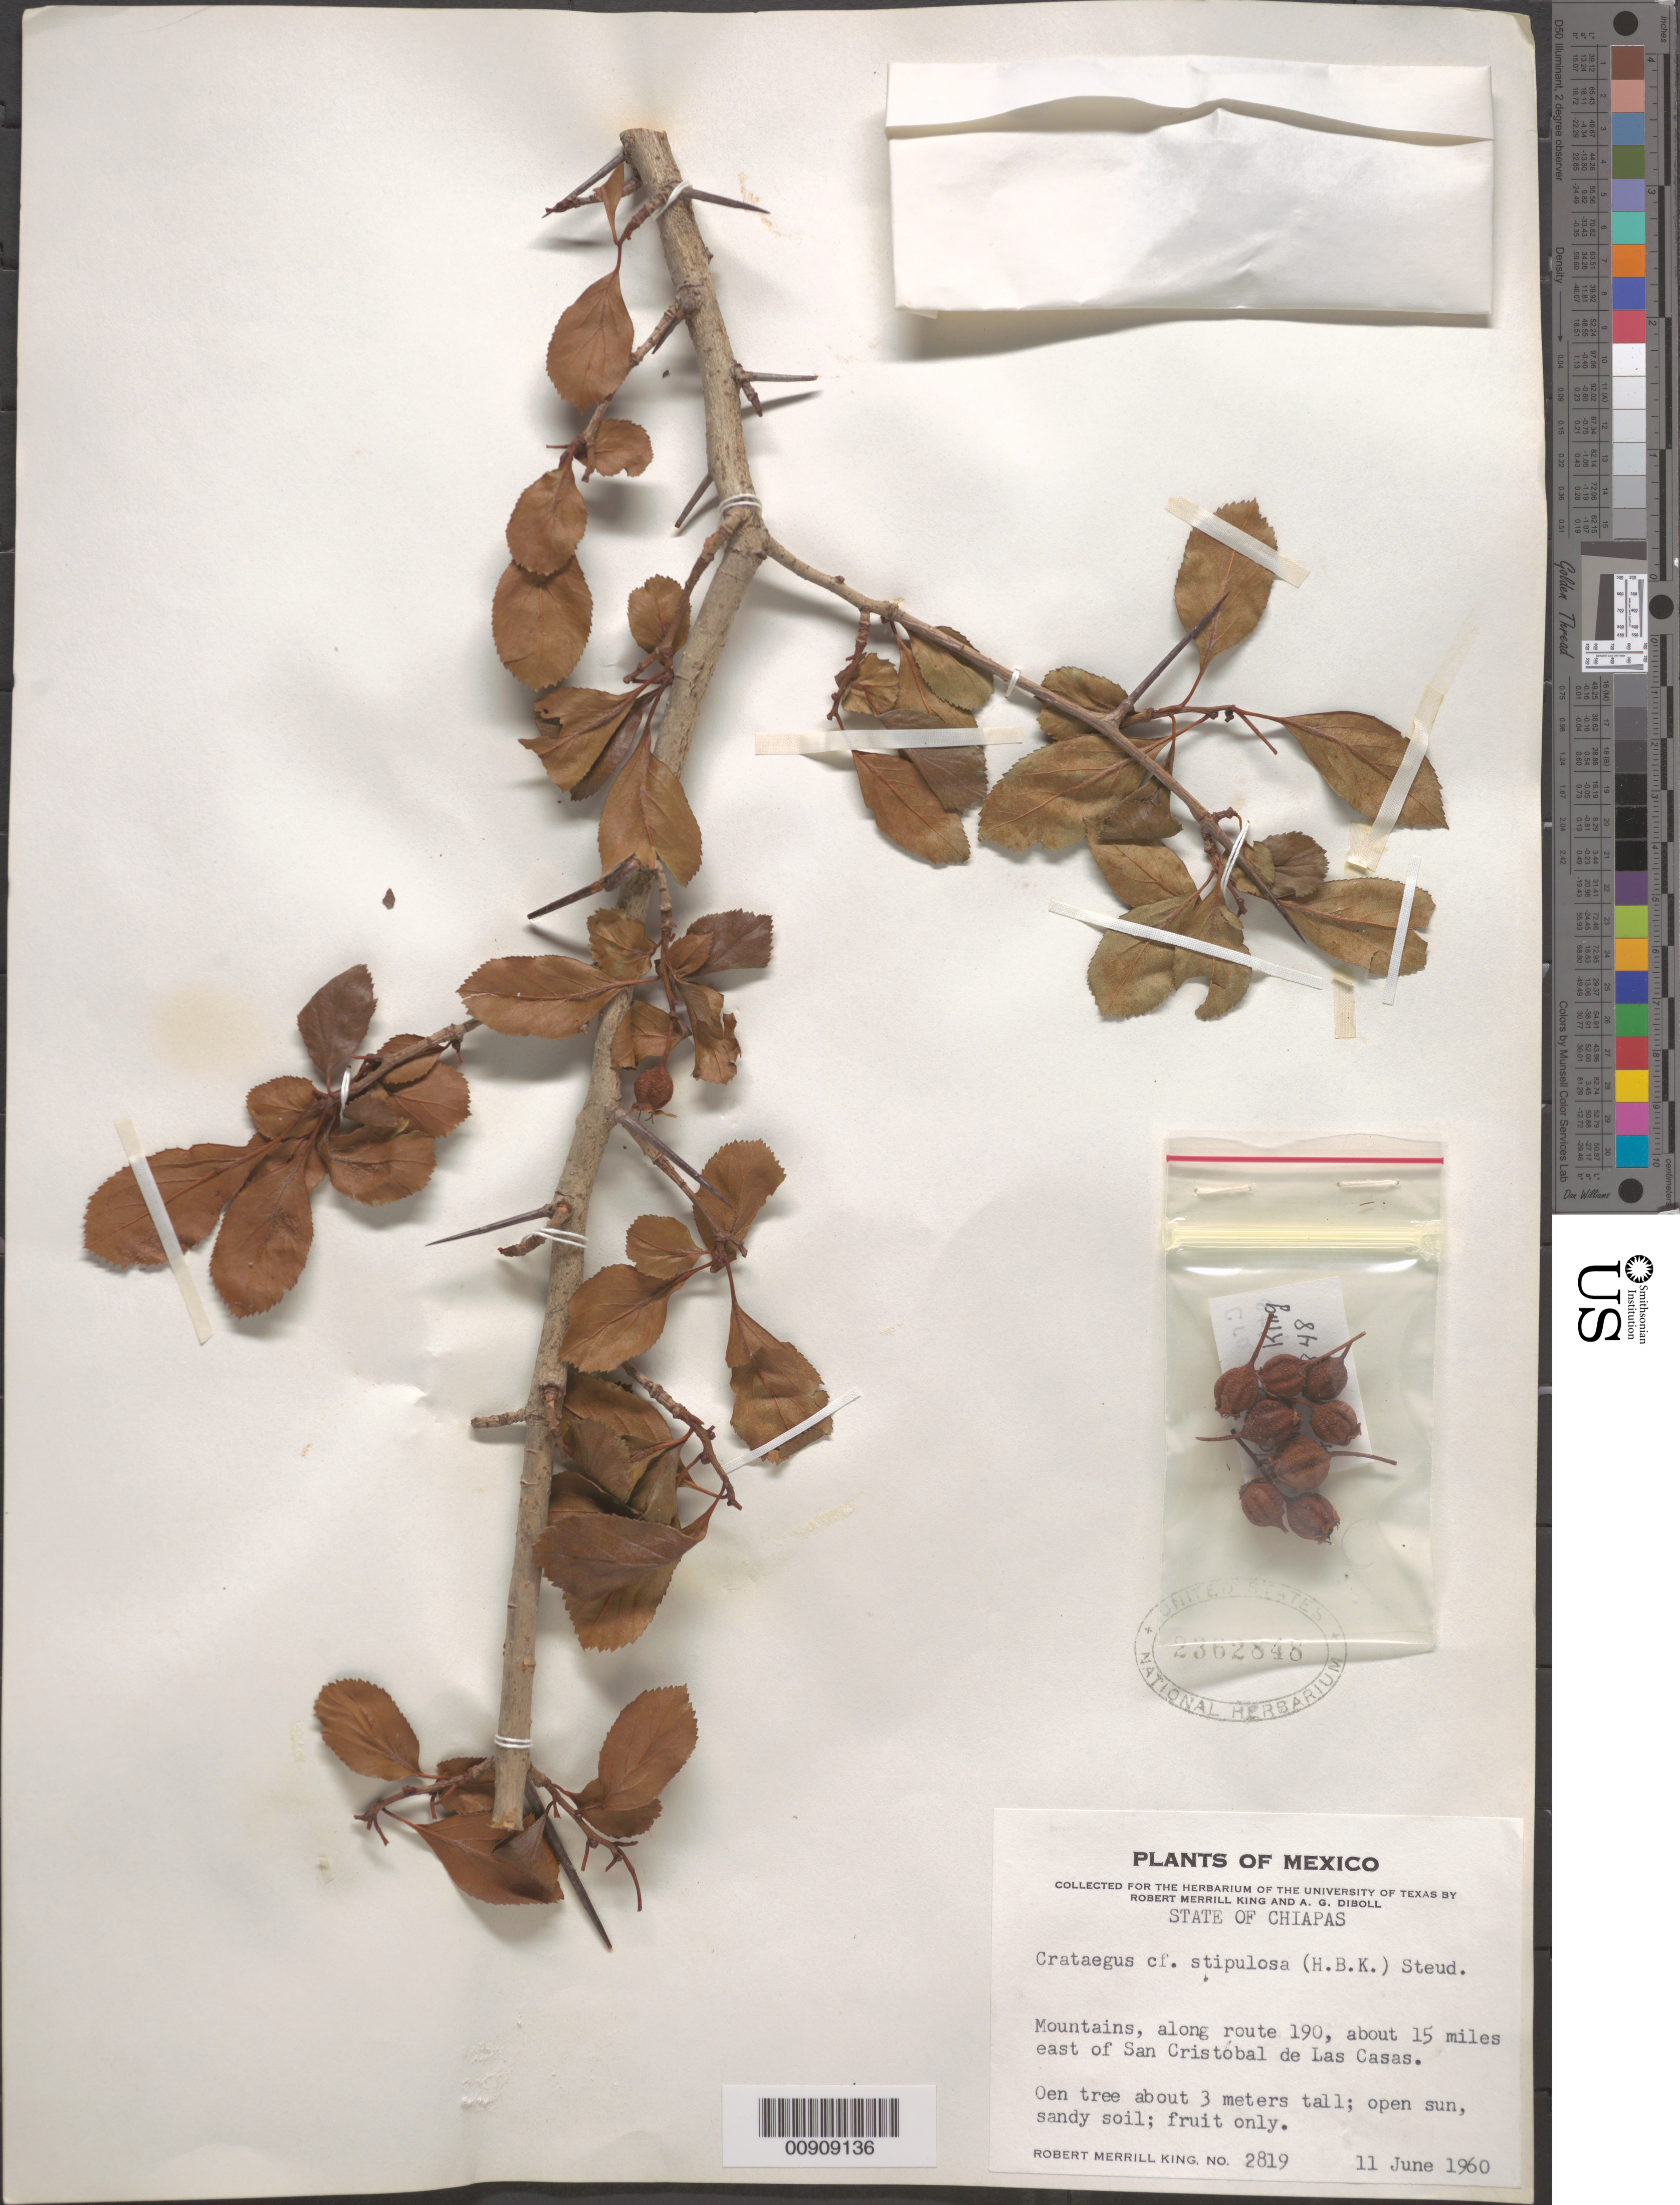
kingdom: Plantae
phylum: Tracheophyta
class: Magnoliopsida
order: Rosales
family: Rosaceae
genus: Crataegus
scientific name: Crataegus stipulosa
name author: (Kunth) Steud.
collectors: R. M. King & A. Diboll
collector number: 2819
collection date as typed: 11 Jun 1960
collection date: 1960-06-11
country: Mexico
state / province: Chiapas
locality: Mountains, along route 190, about 15 miles east of San Cristóbal de las Casas.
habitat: Open sun, sandy soil.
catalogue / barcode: US 2362848